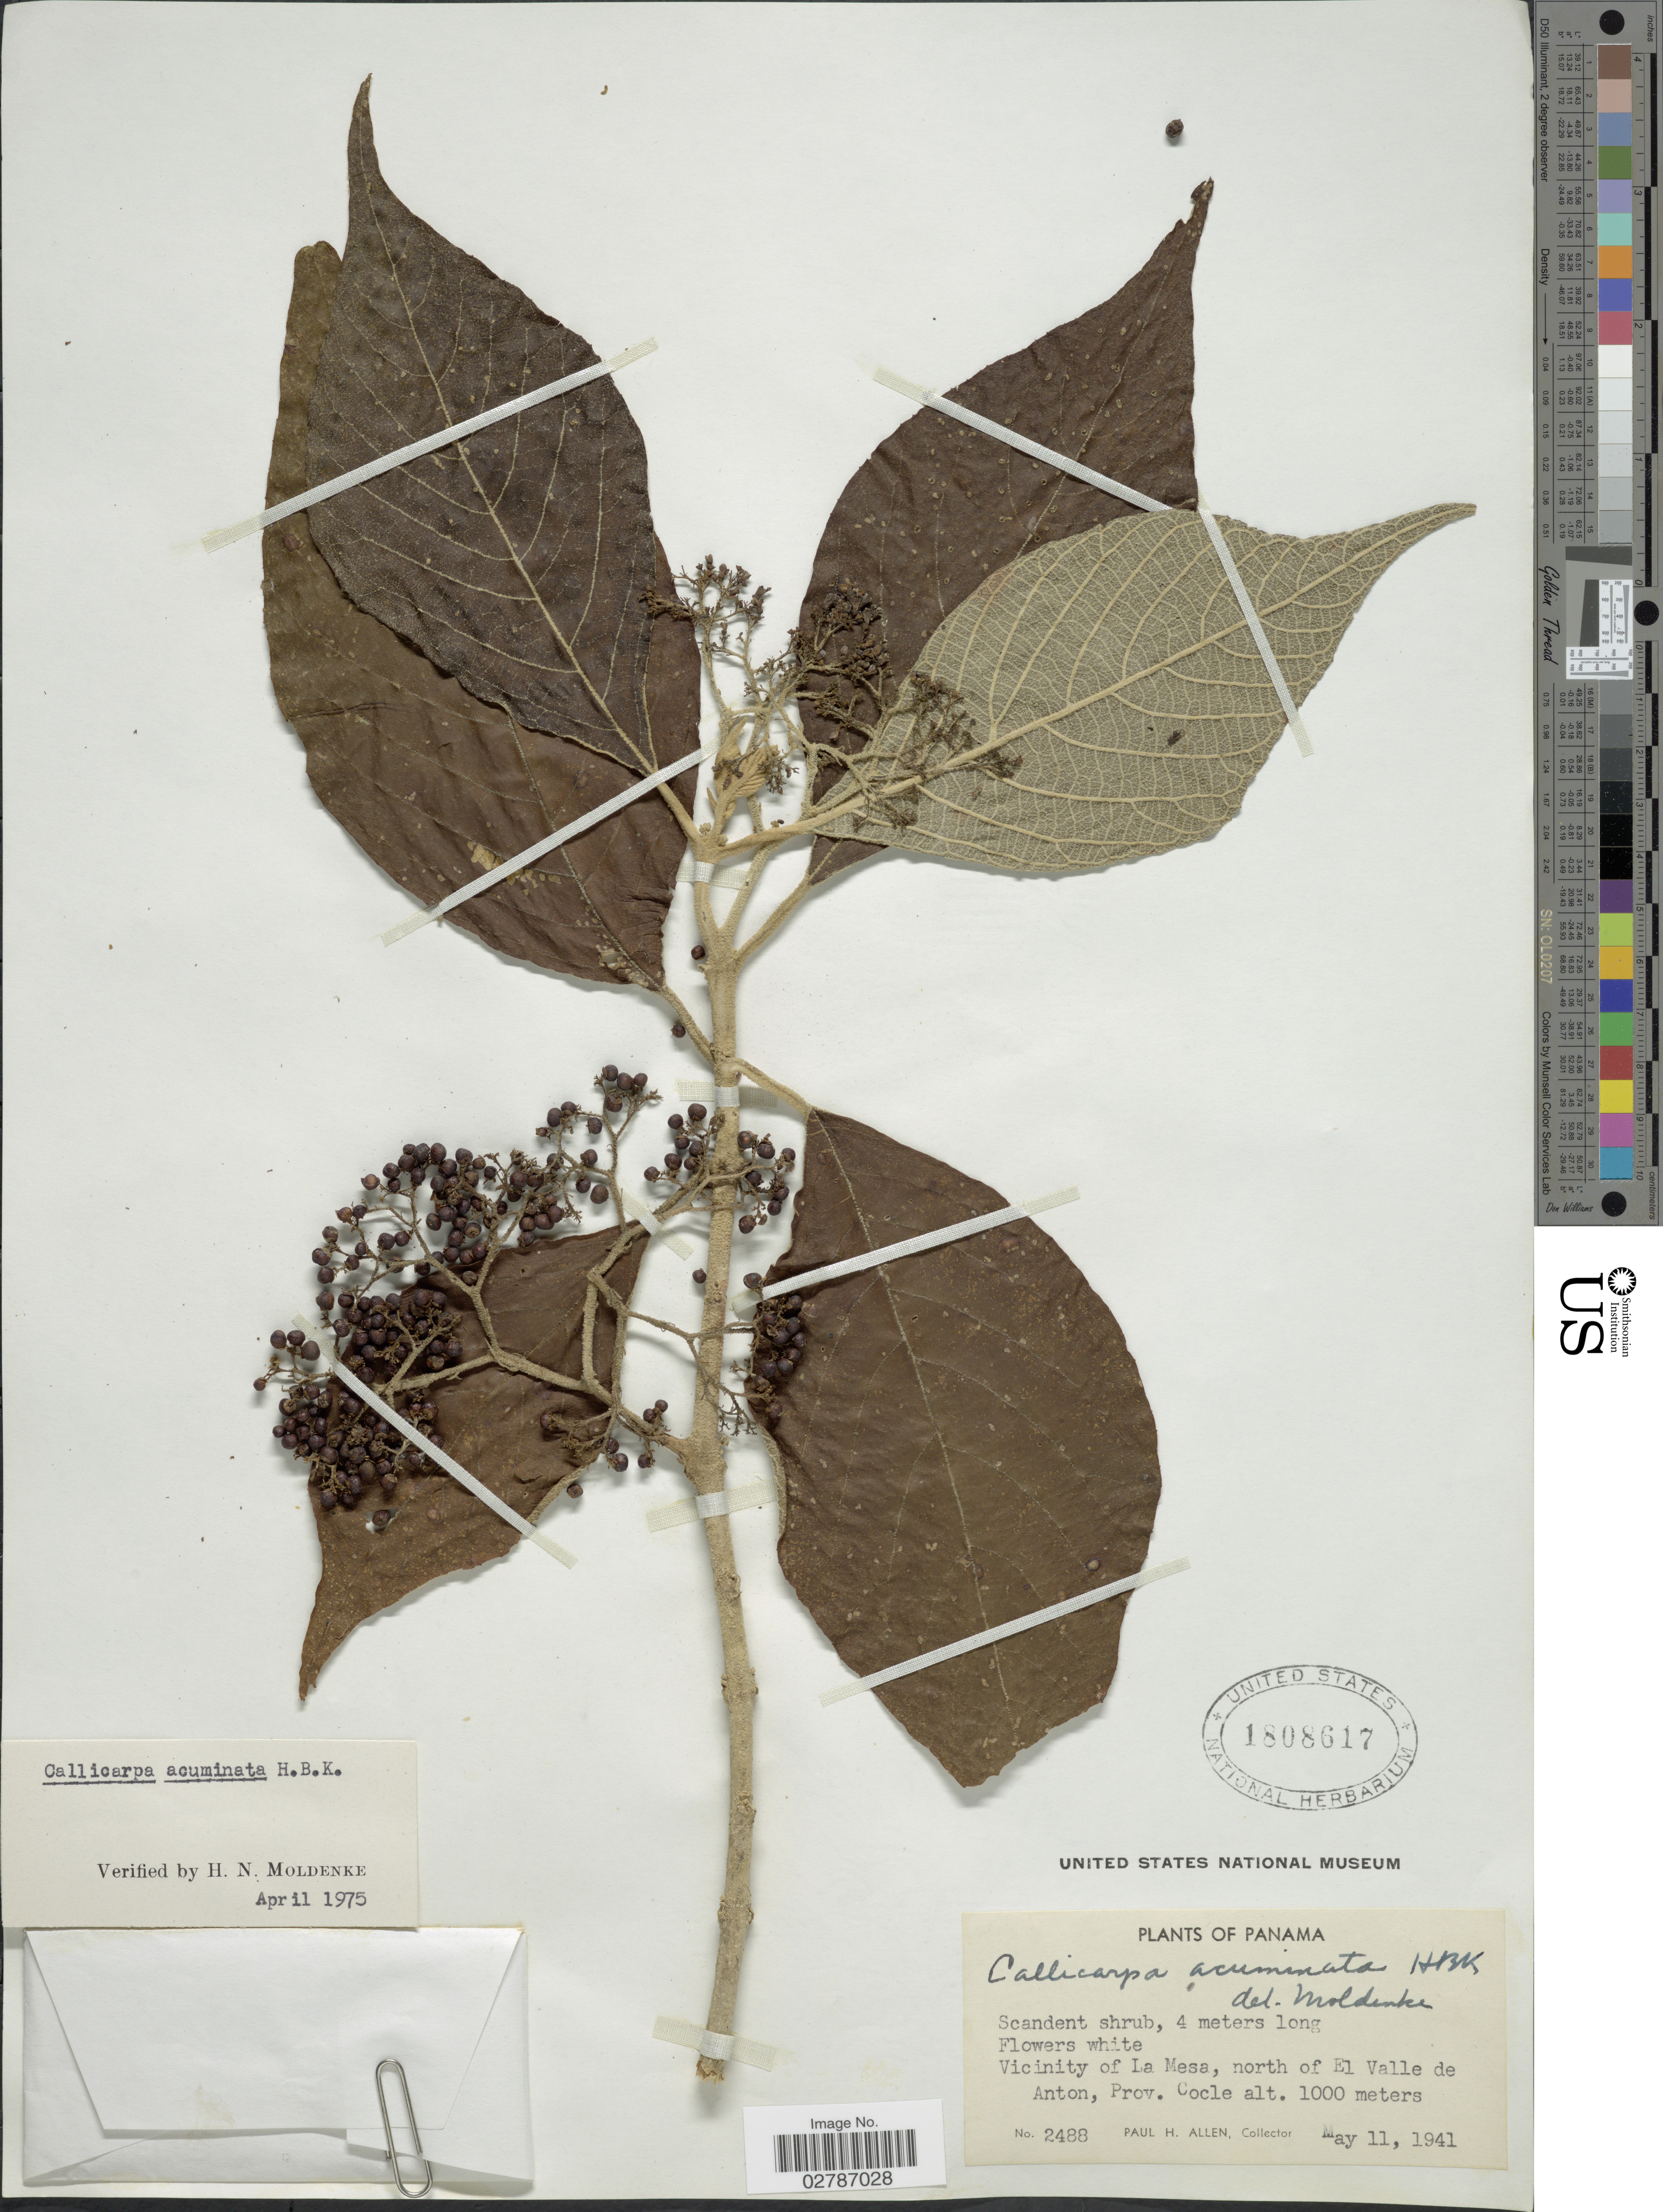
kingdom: Plantae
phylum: Tracheophyta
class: Magnoliopsida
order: Lamiales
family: Lamiaceae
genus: Callicarpa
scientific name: Callicarpa acuminata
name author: Kunth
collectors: P. H. Allen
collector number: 2488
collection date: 1941-05-11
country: Panama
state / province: Coclé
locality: Vicinity of La Mesa, north of El Valle de Anton.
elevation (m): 1000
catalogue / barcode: US 1808617